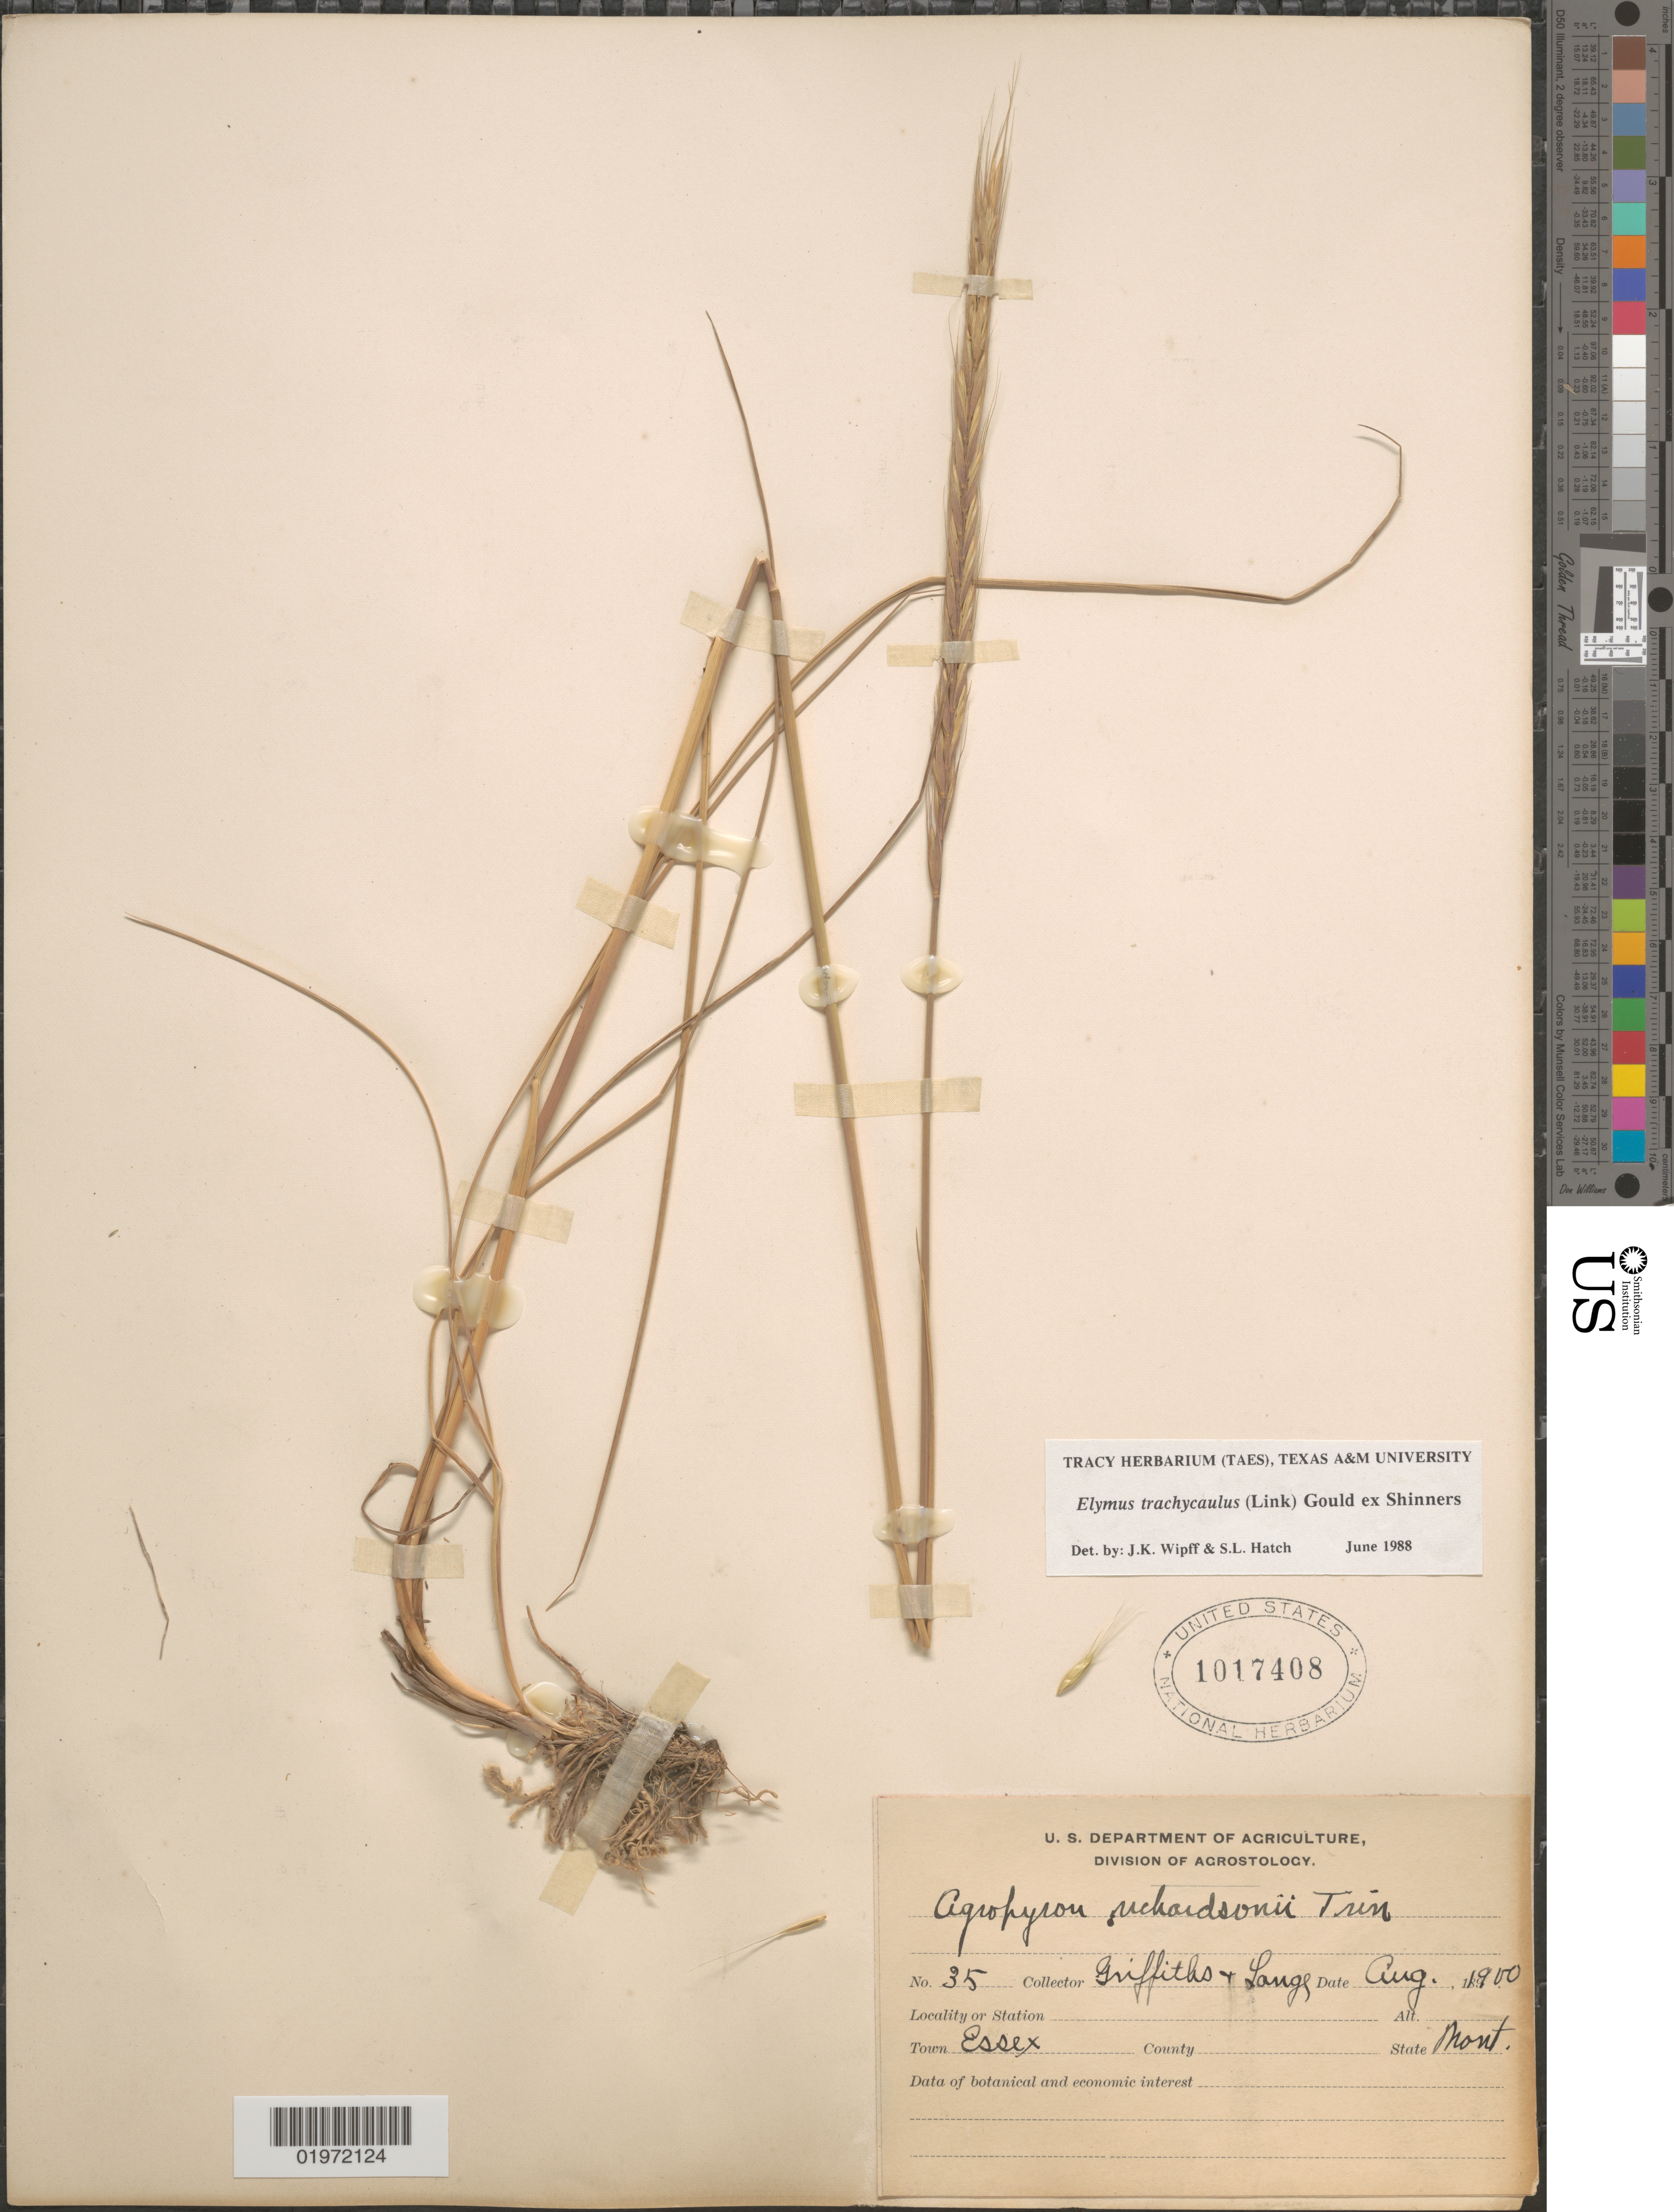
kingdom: Plantae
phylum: Tracheophyta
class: Liliopsida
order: Poales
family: Poaceae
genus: Elymus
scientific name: Elymus trachycaulus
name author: (Link) Gould ex Shinners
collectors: -- Griffiths & -- Lange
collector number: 35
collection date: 1900-08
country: United States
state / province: Montana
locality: Town Essex.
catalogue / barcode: US 1017408